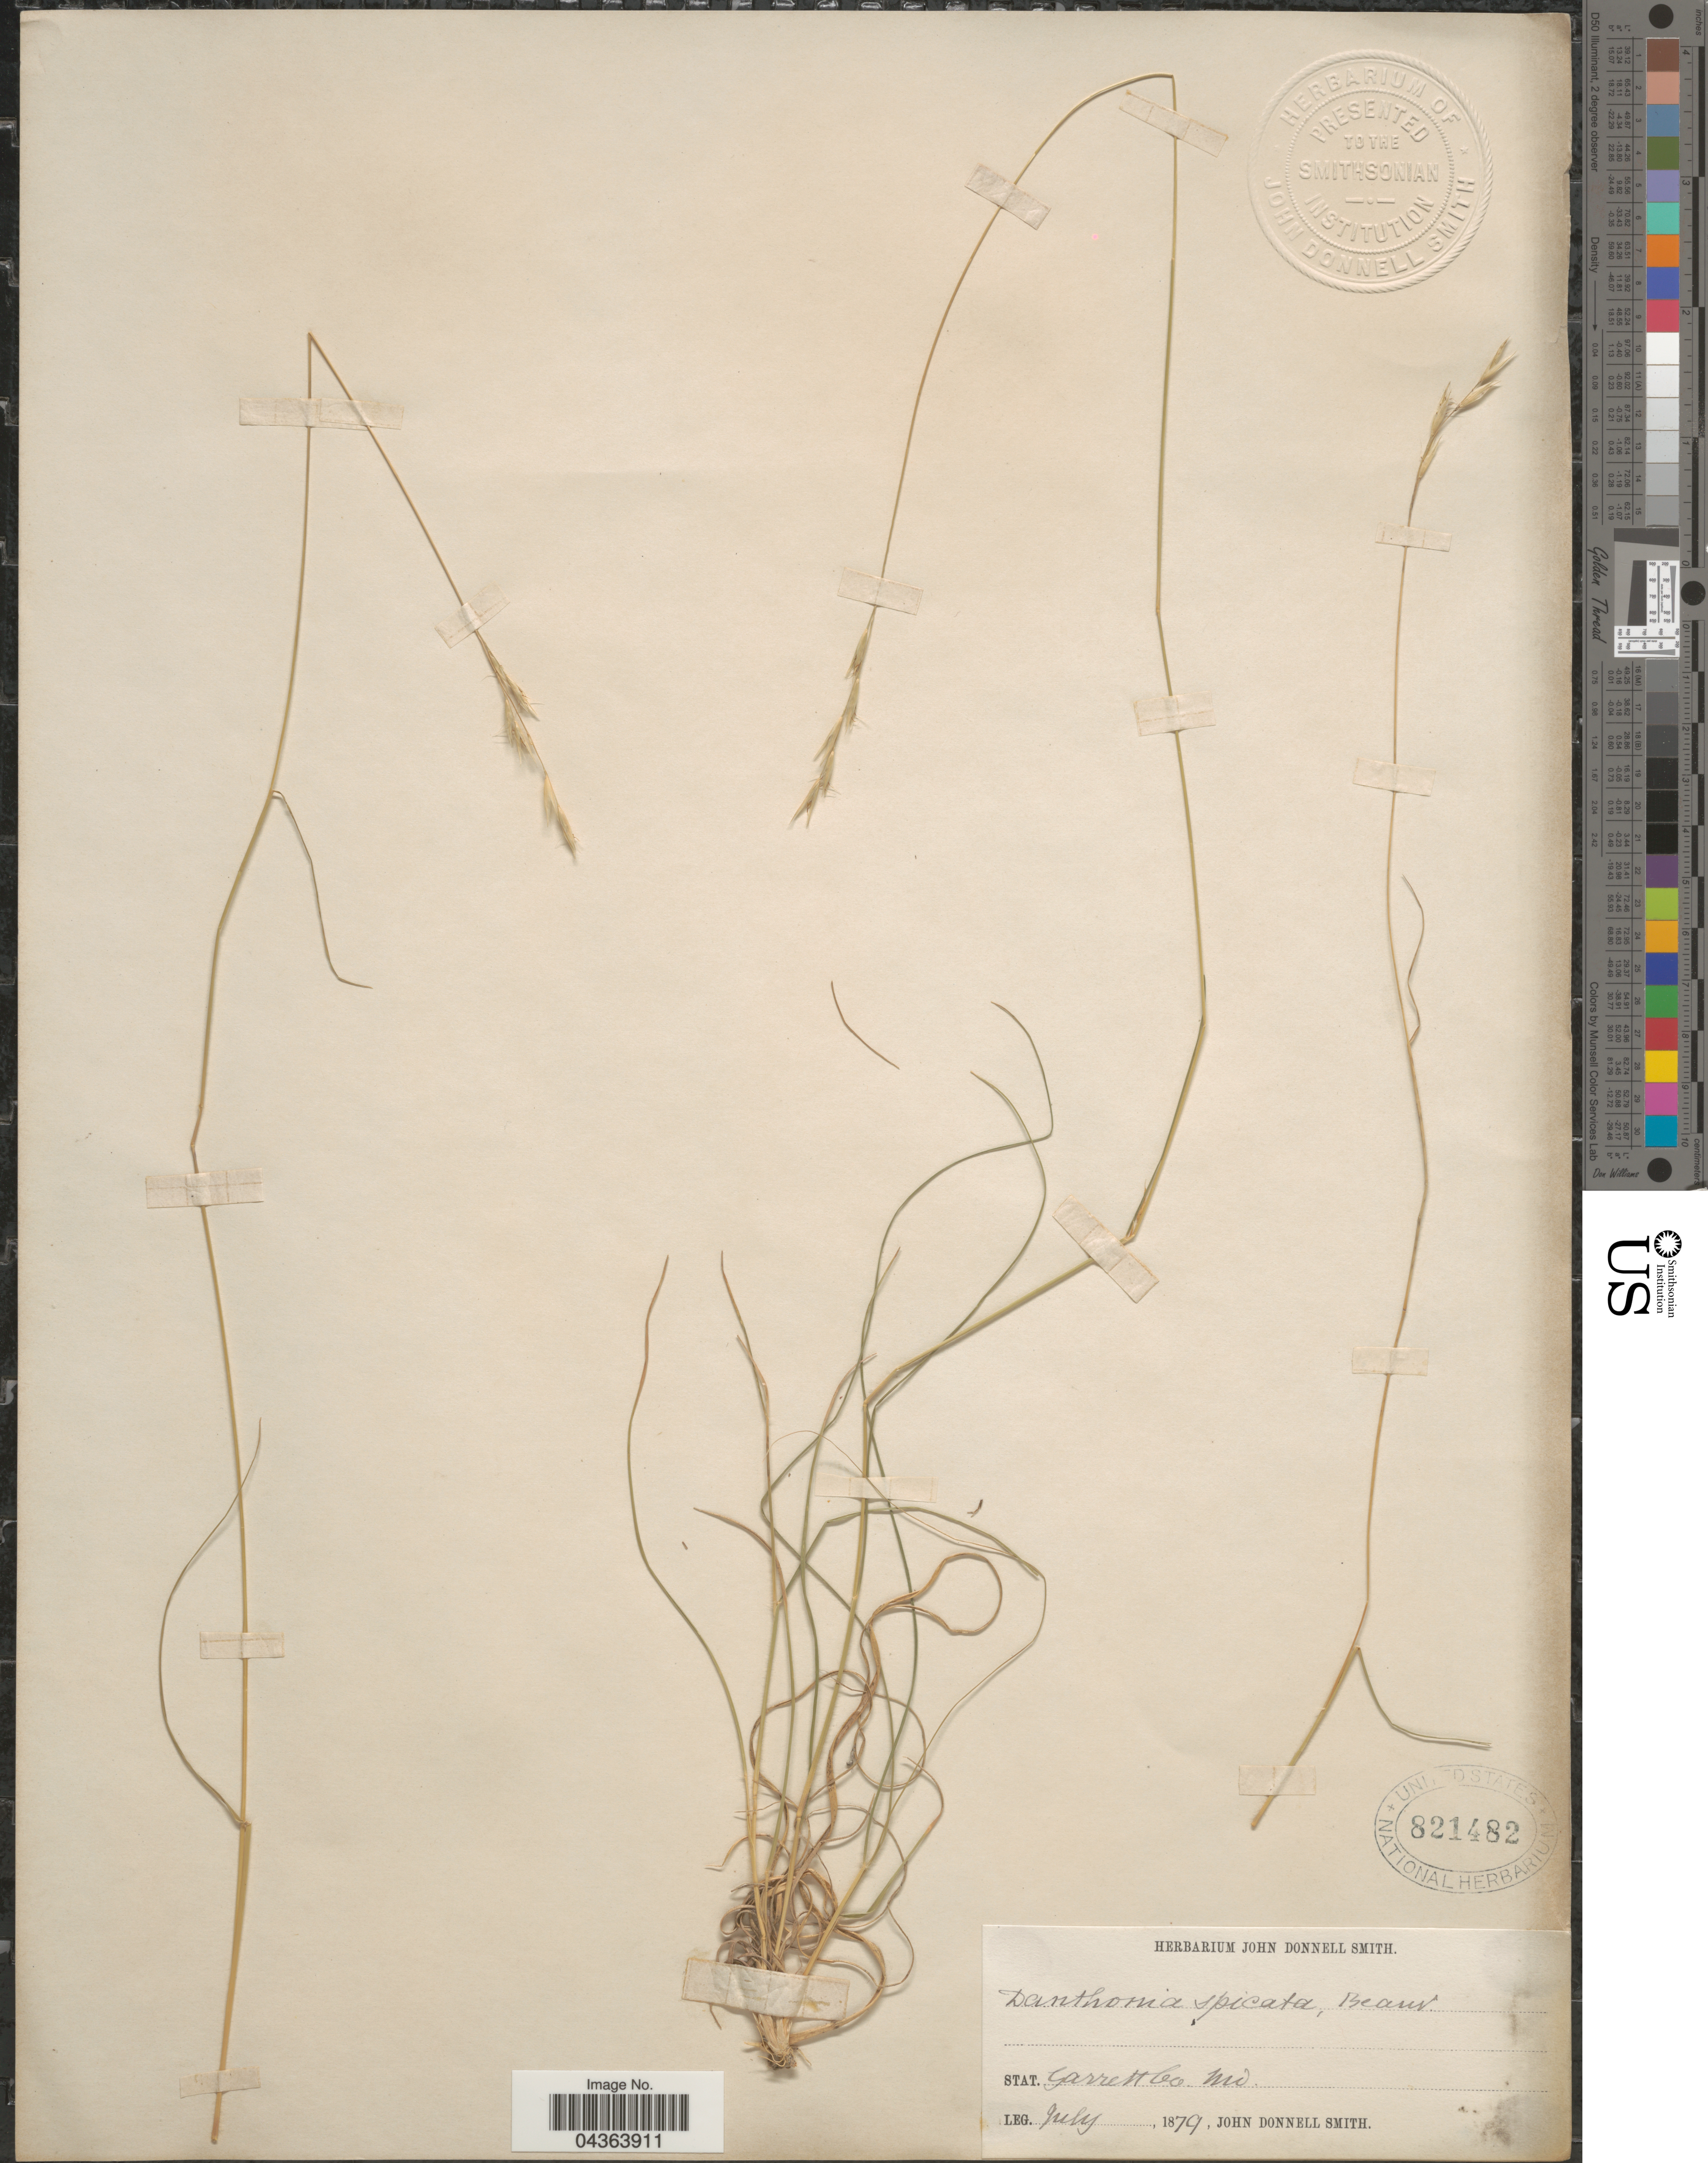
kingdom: Plantae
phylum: Tracheophyta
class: Liliopsida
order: Poales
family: Poaceae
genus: Danthonia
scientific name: Danthonia spicata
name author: (L.) P. Beauv. ex Roem. & Schult.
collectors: J. Donnell Smith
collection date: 1879-07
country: United States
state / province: Maryland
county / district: Garrett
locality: Stat. Garrett Co.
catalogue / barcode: US 821482